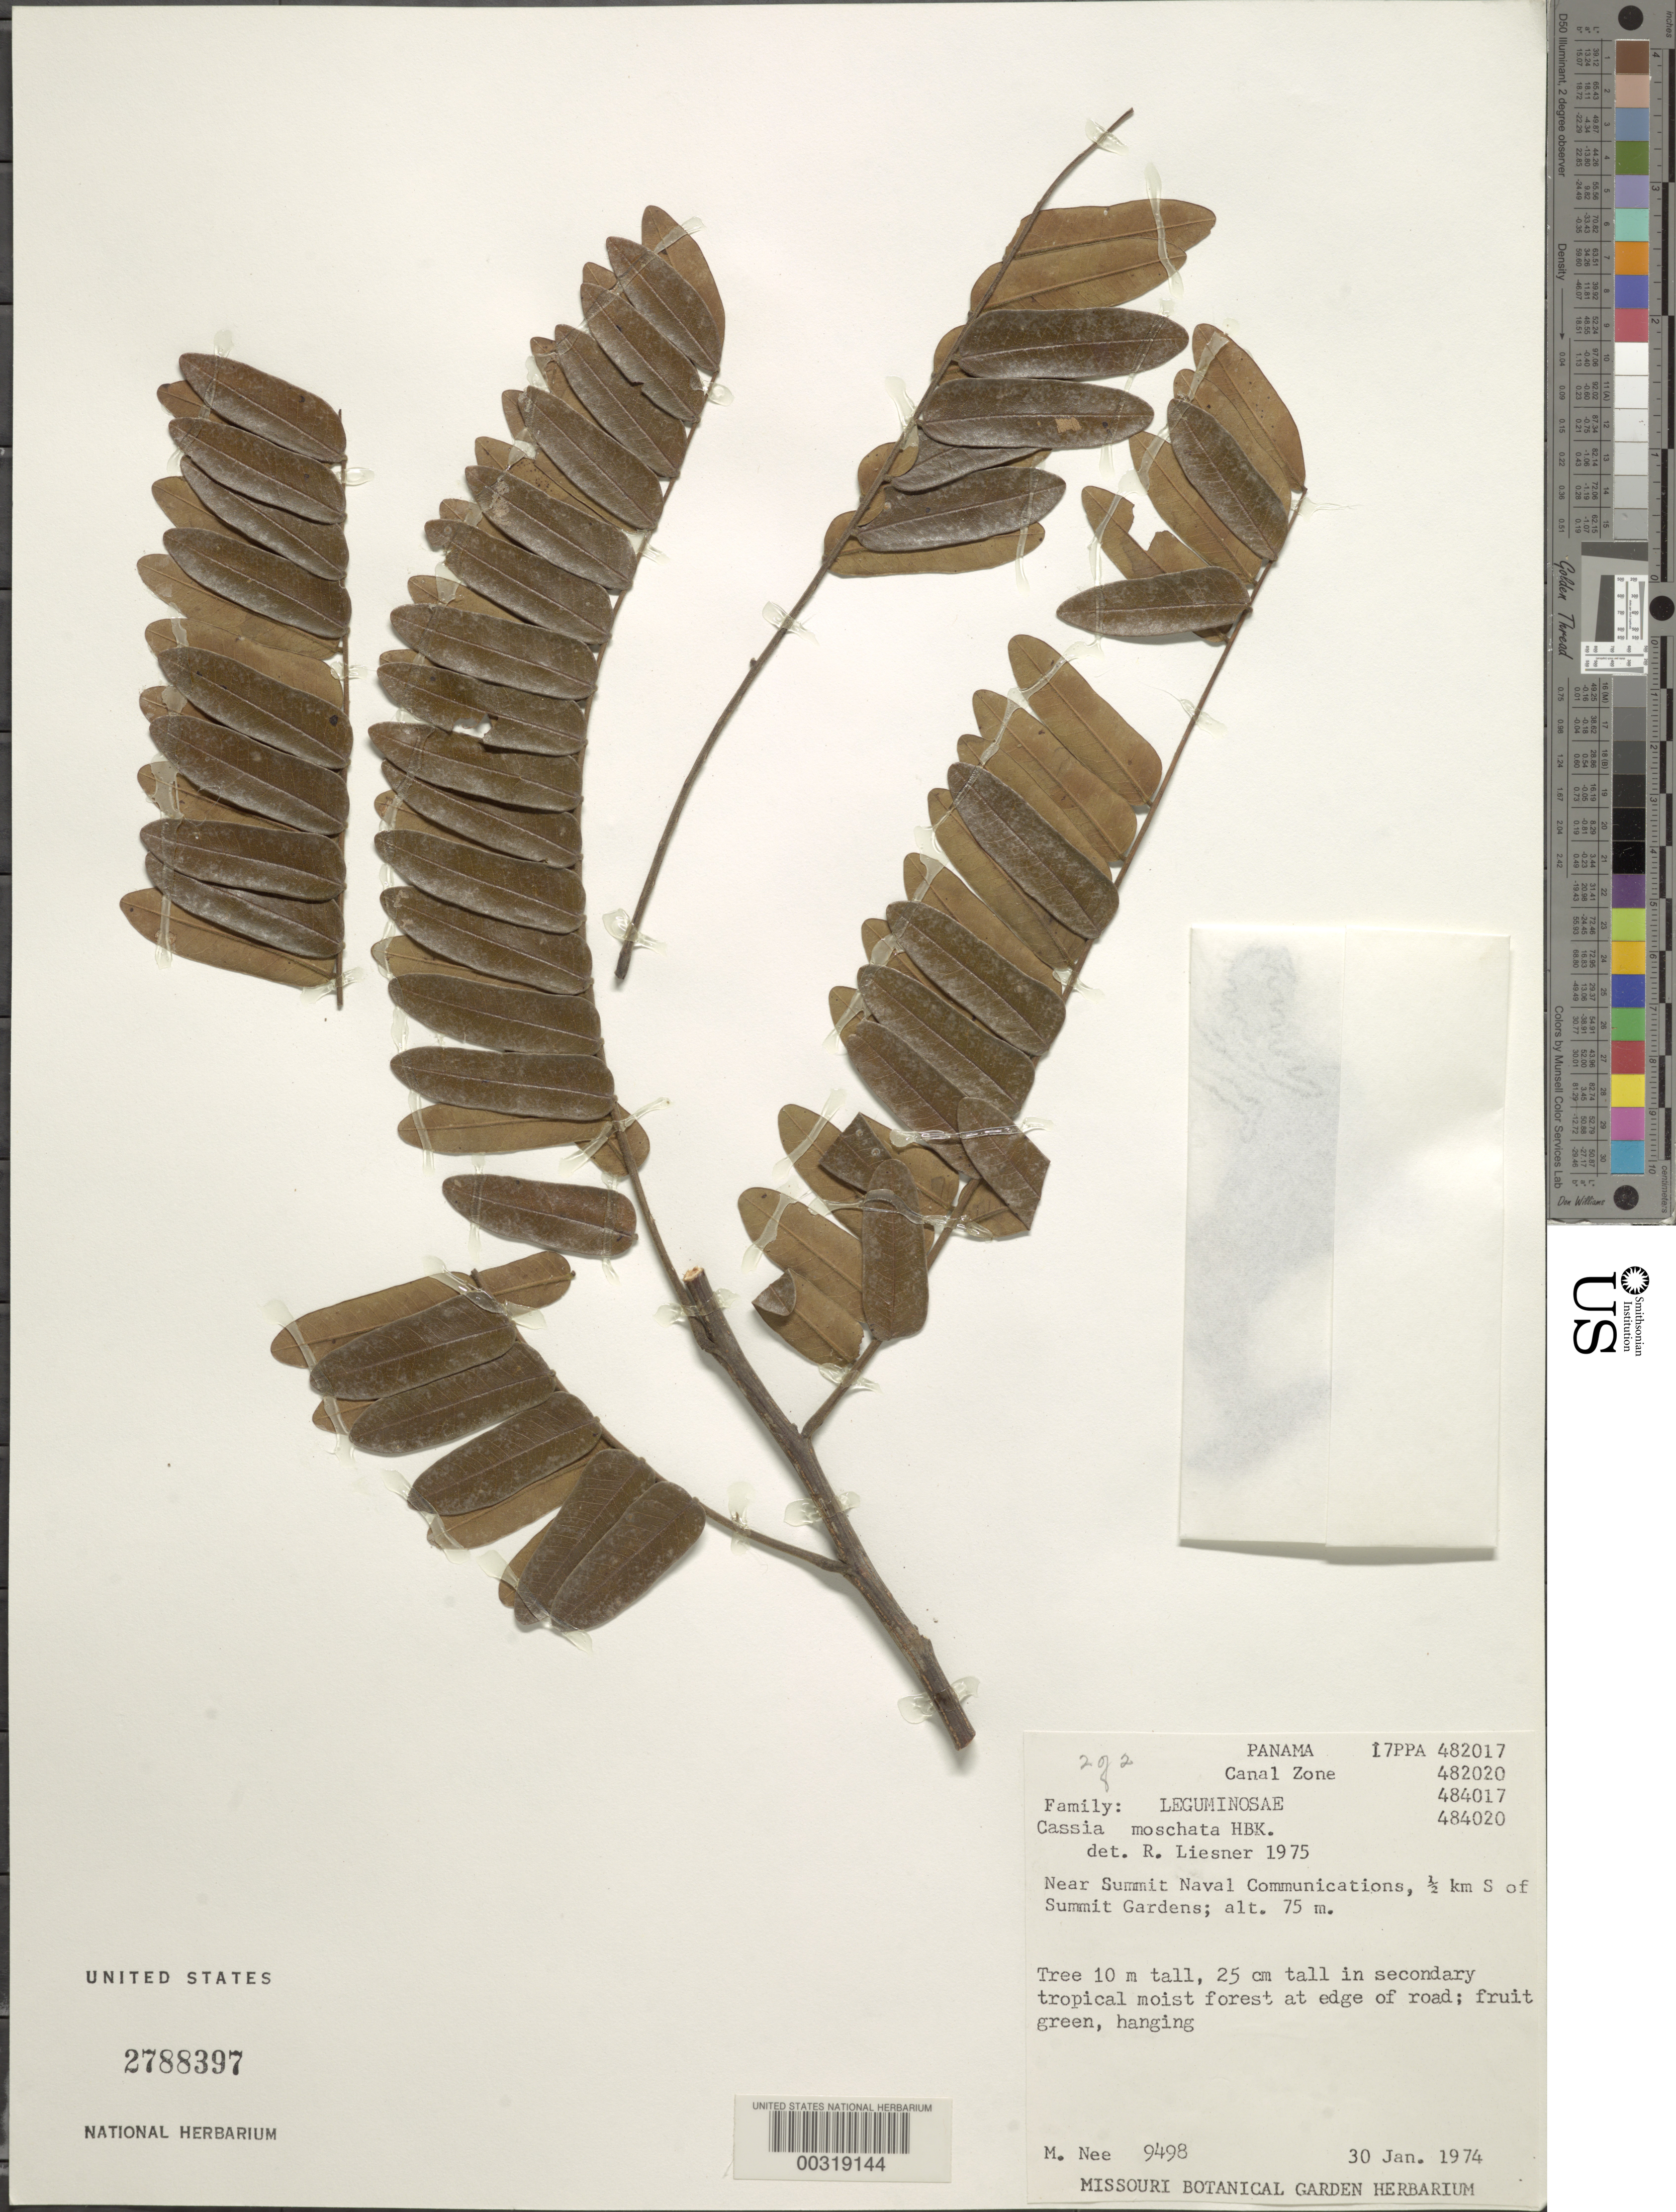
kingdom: Plantae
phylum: Tracheophyta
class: Magnoliopsida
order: Fabales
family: Fabaceae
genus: Cassia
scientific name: Cassia moschata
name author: Kunth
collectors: M. Nee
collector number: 9498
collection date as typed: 30 Jan 1974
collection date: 1974-01-30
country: Panama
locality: Near summit naval communications, 0.5 km S of Summit Gardens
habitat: Secondary tropical moist forest at edge of road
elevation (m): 75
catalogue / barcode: US 2788397